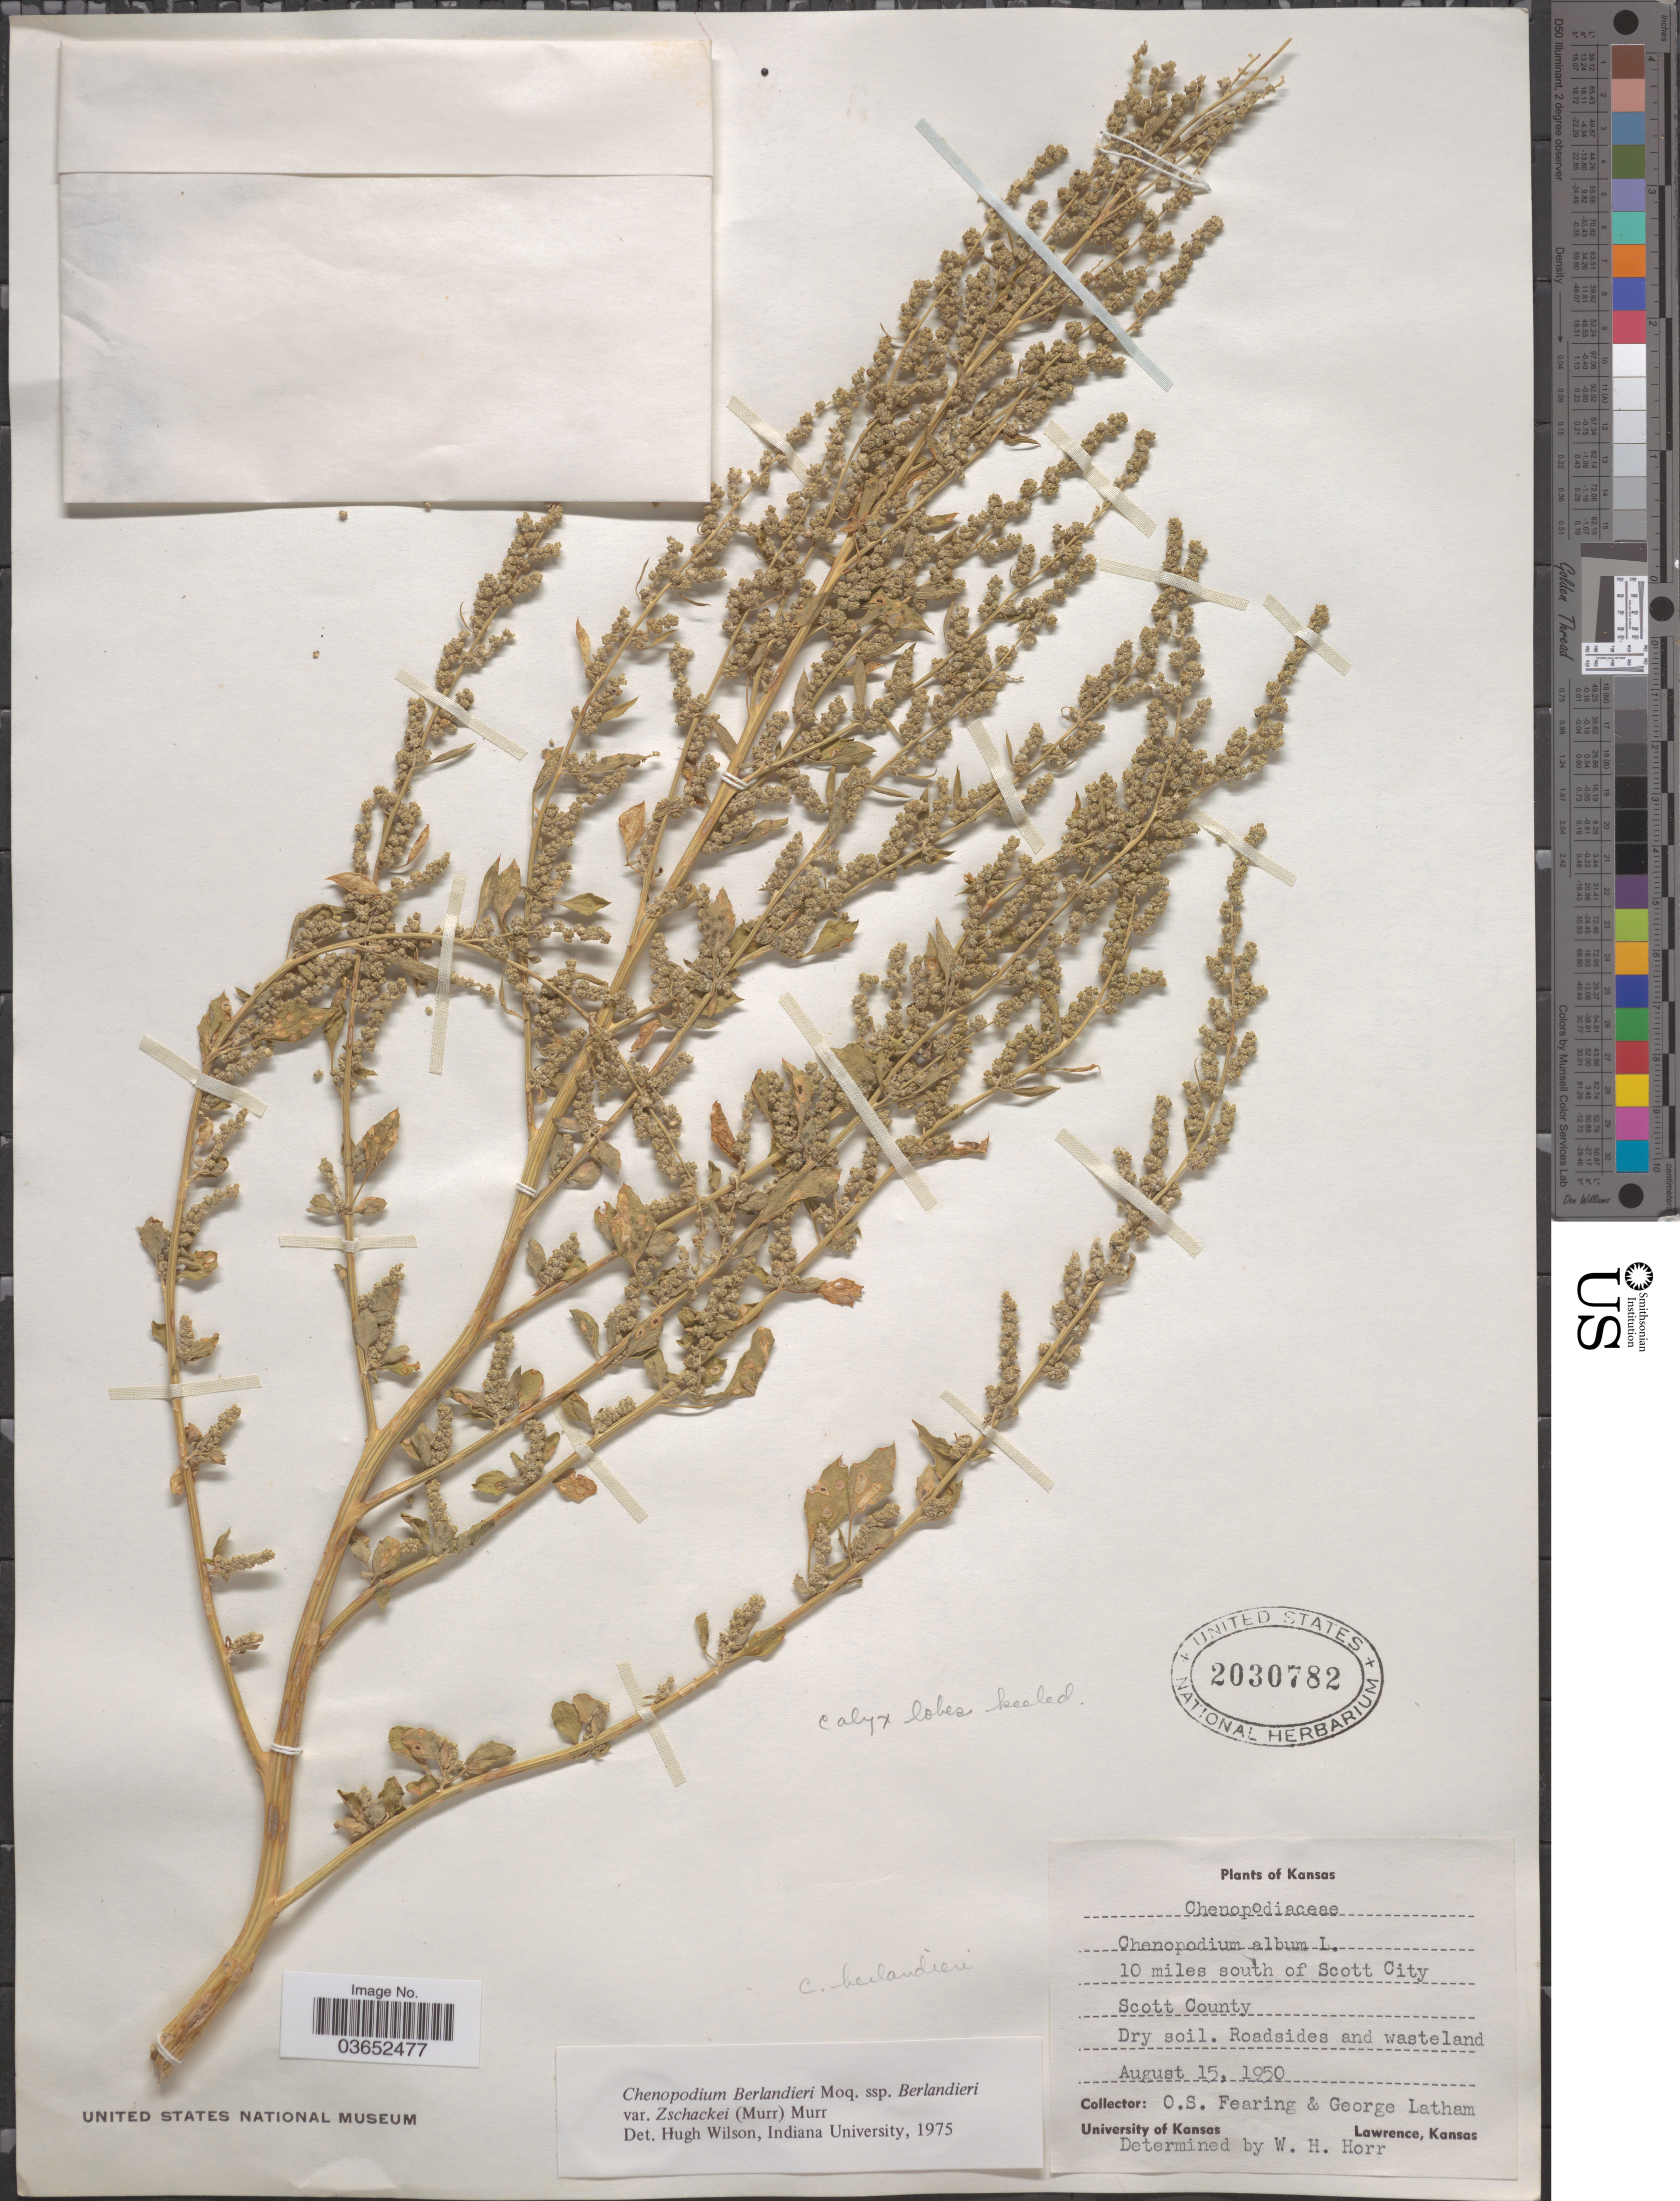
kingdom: Plantae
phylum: Tracheophyta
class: Magnoliopsida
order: Caryophyllales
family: Amaranthaceae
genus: Chenopodium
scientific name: Chenopodium berlandieri var. typicum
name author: A. Ludw. ex Graebn.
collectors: O. S. Fearing & G. Latham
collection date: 1950-08-15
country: United States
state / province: Kansas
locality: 10 miles south of Scott City. Scott County.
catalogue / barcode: US 2030782